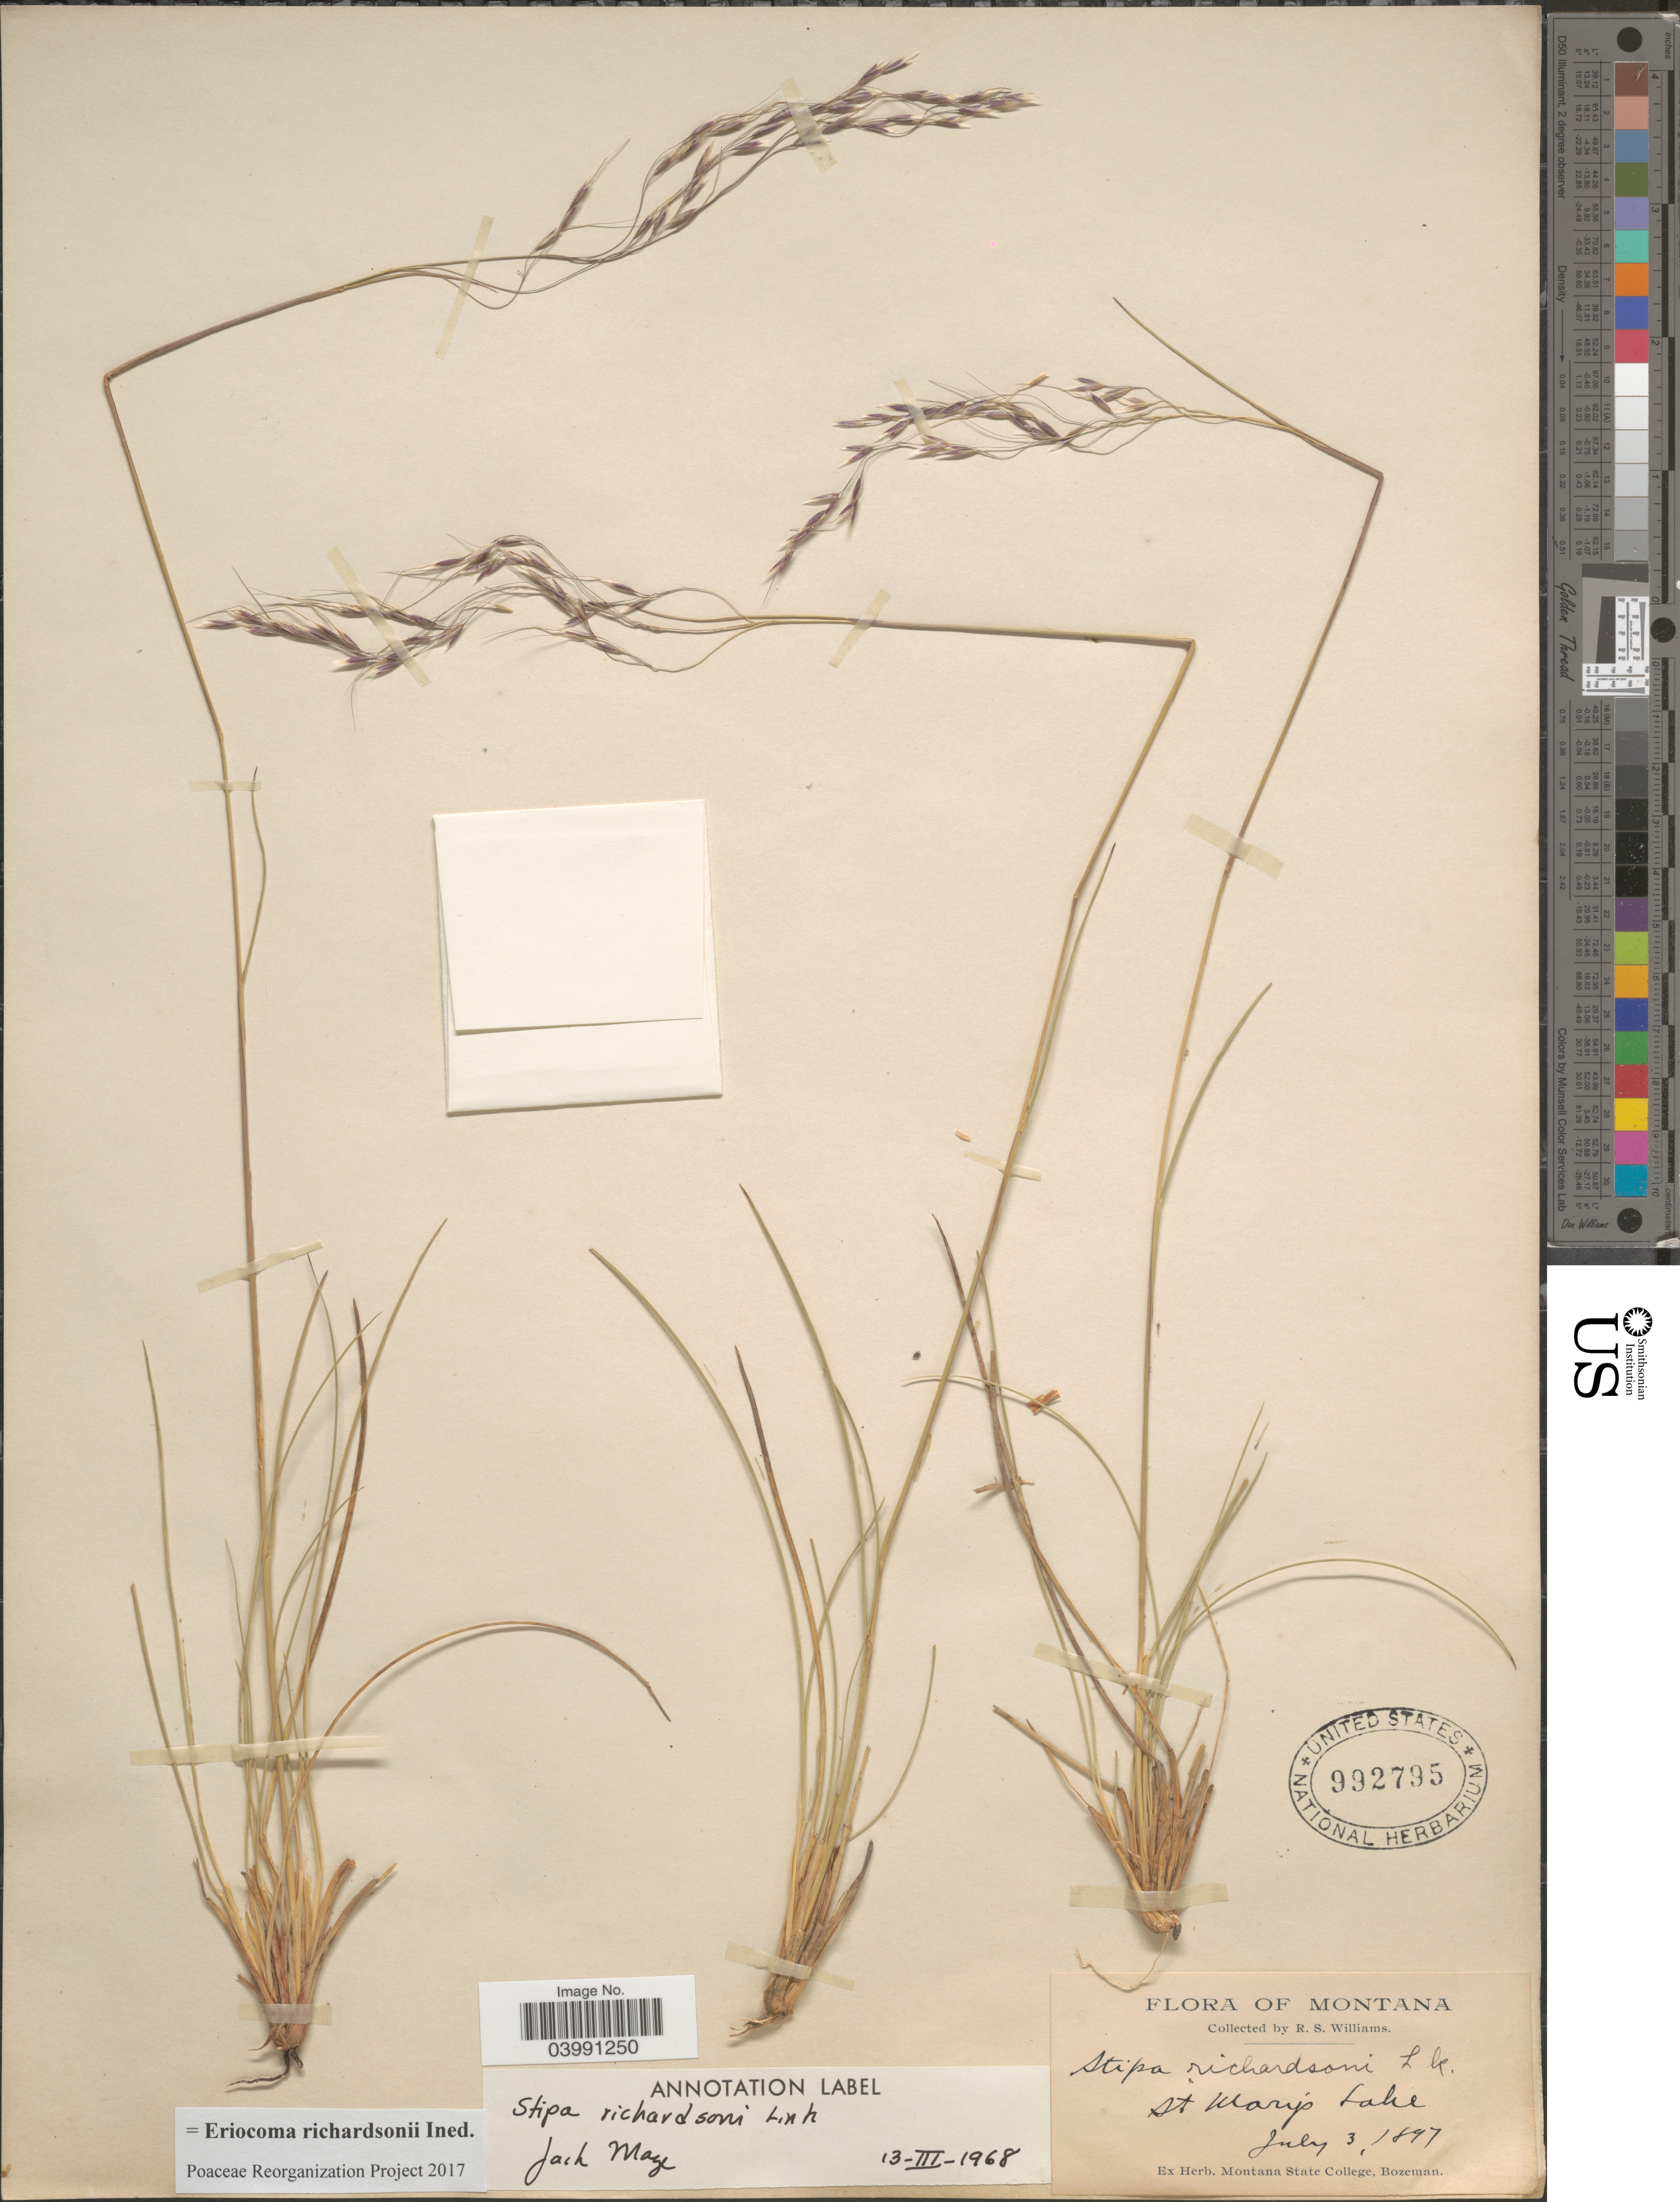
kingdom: Plantae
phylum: Tracheophyta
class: Liliopsida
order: Poales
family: Poaceae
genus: Eriocoma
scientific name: Eriocoma richardsonii ined.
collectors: R. S. Williams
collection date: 1897-07-03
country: United States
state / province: Montana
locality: St. Mary's Lake.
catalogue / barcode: US 992795